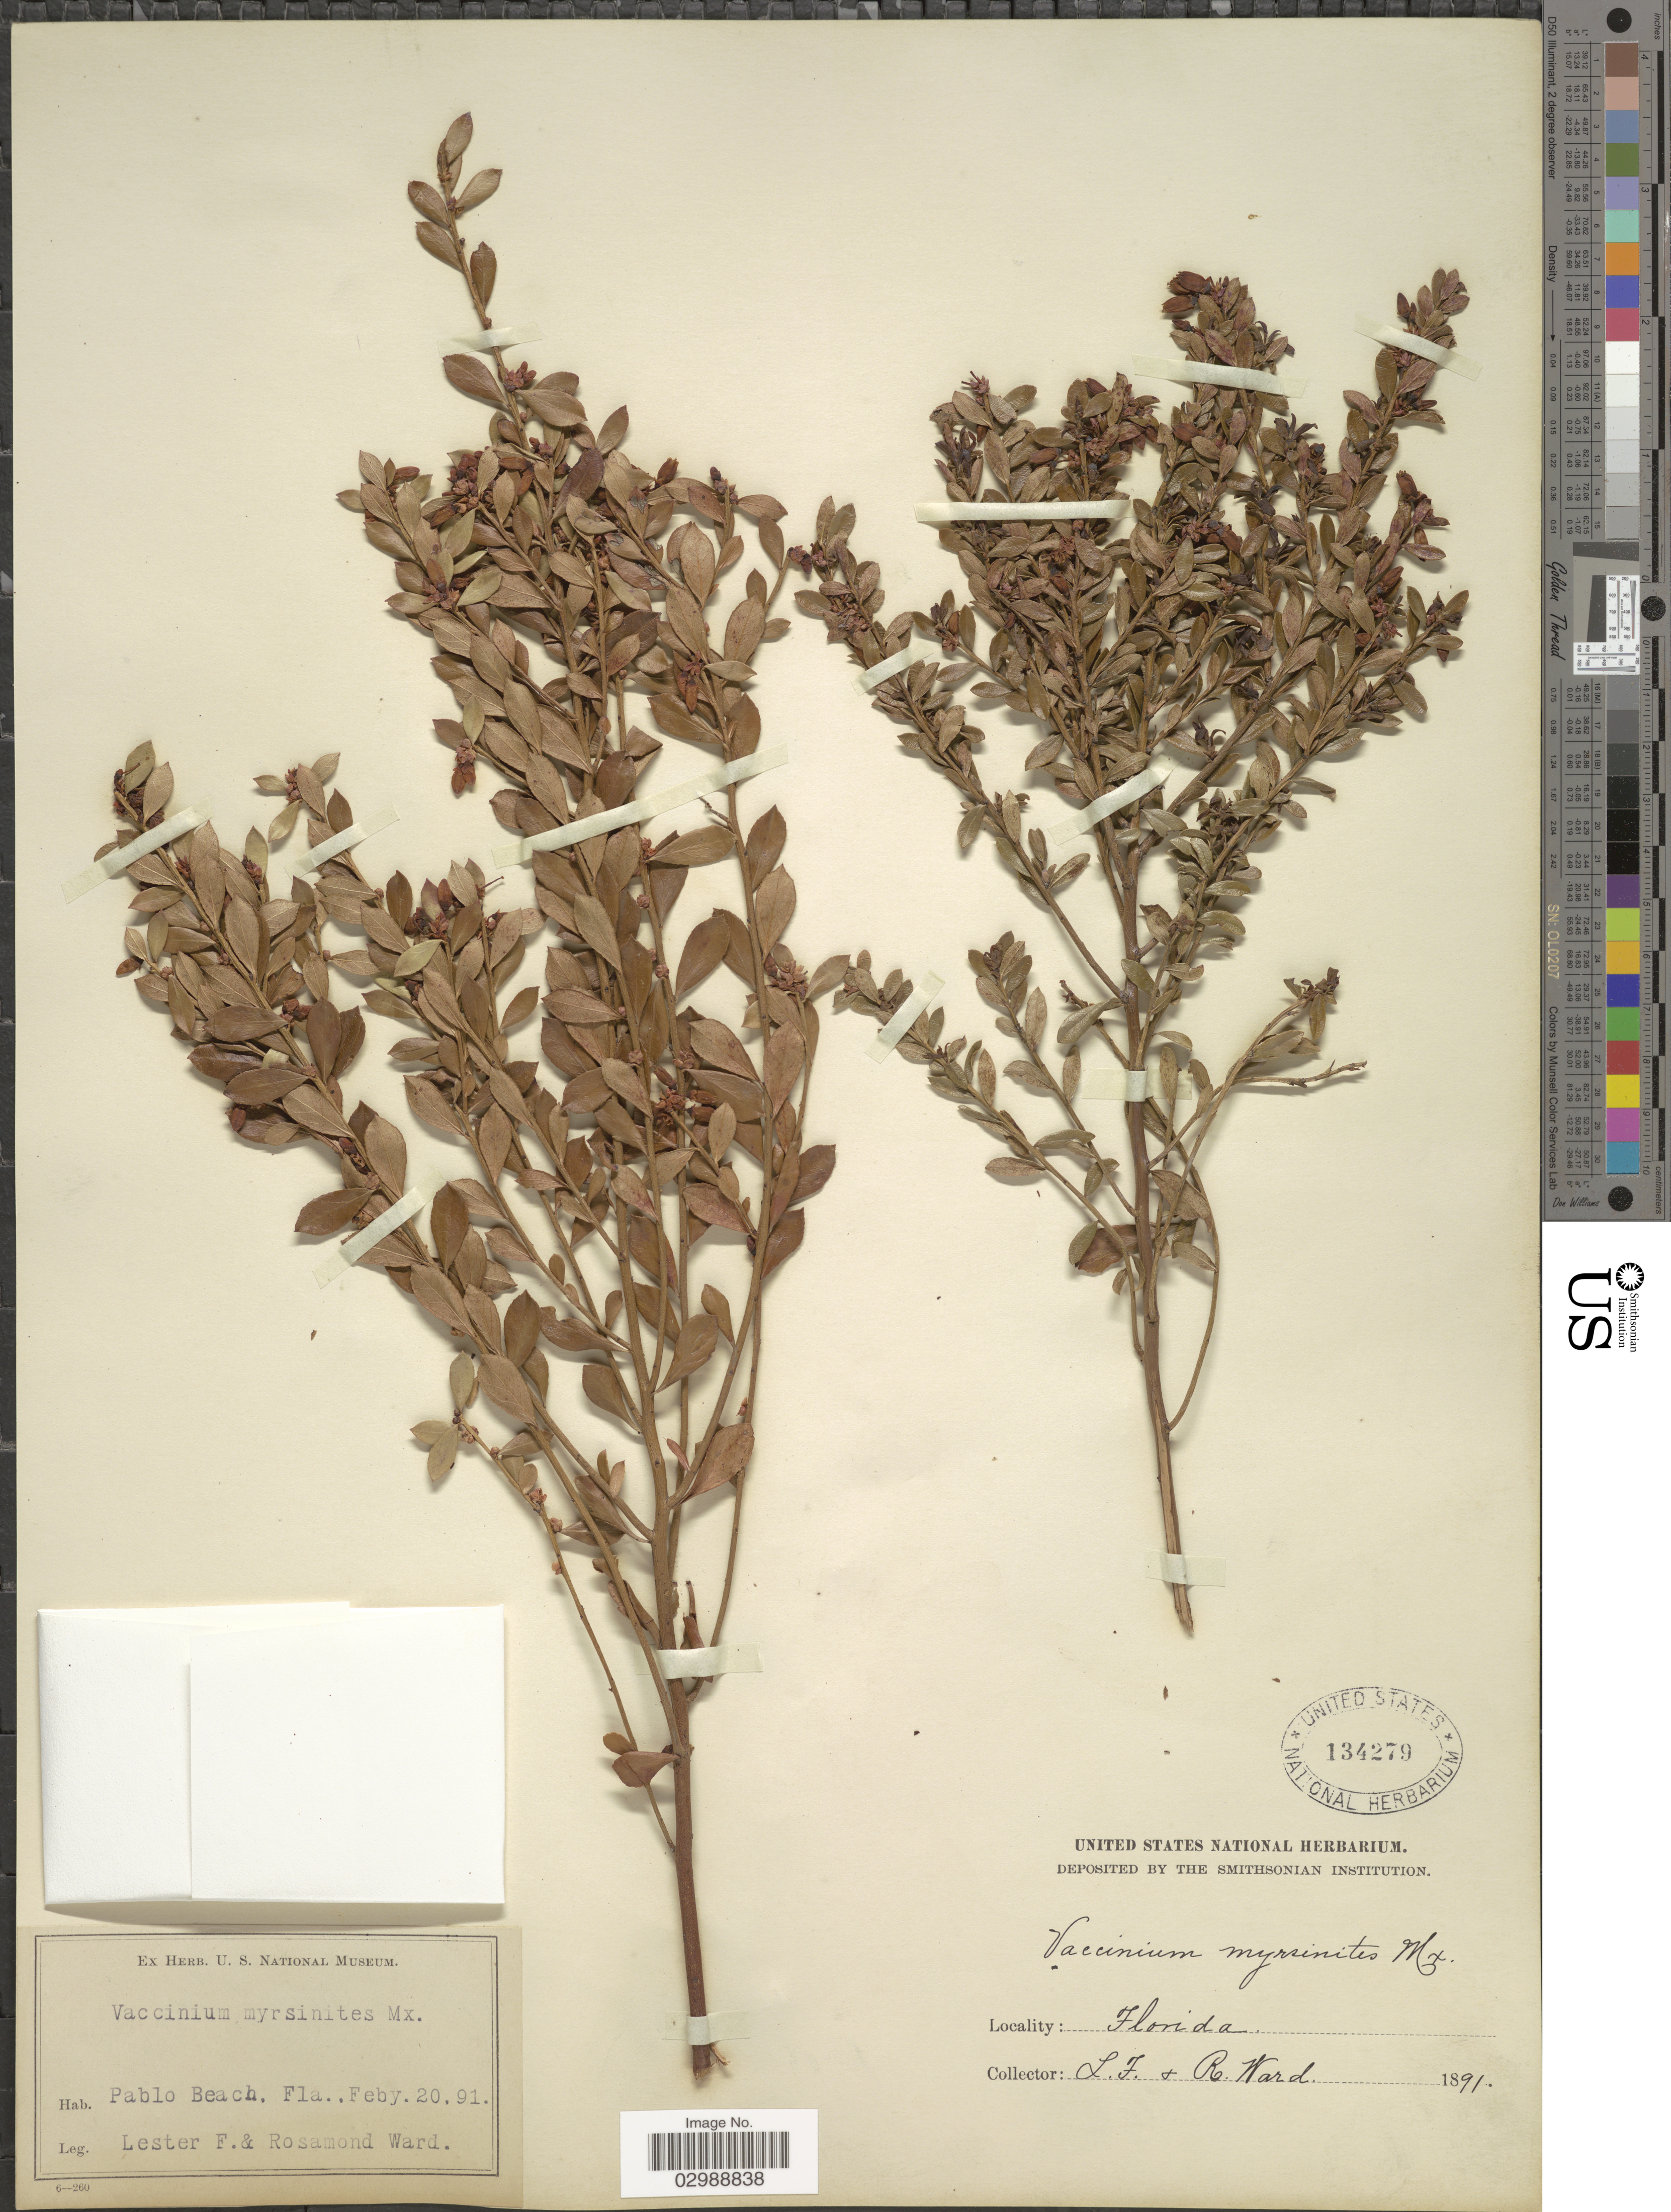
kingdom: Plantae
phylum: Tracheophyta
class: Magnoliopsida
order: Ericales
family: Ericaceae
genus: Vaccinium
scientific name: Vaccinium nitidum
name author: Andrews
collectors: L. F. Ward & R. Ward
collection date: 1891-02-20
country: United States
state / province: Florida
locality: Pablo Beach. Fla.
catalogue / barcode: US 134279